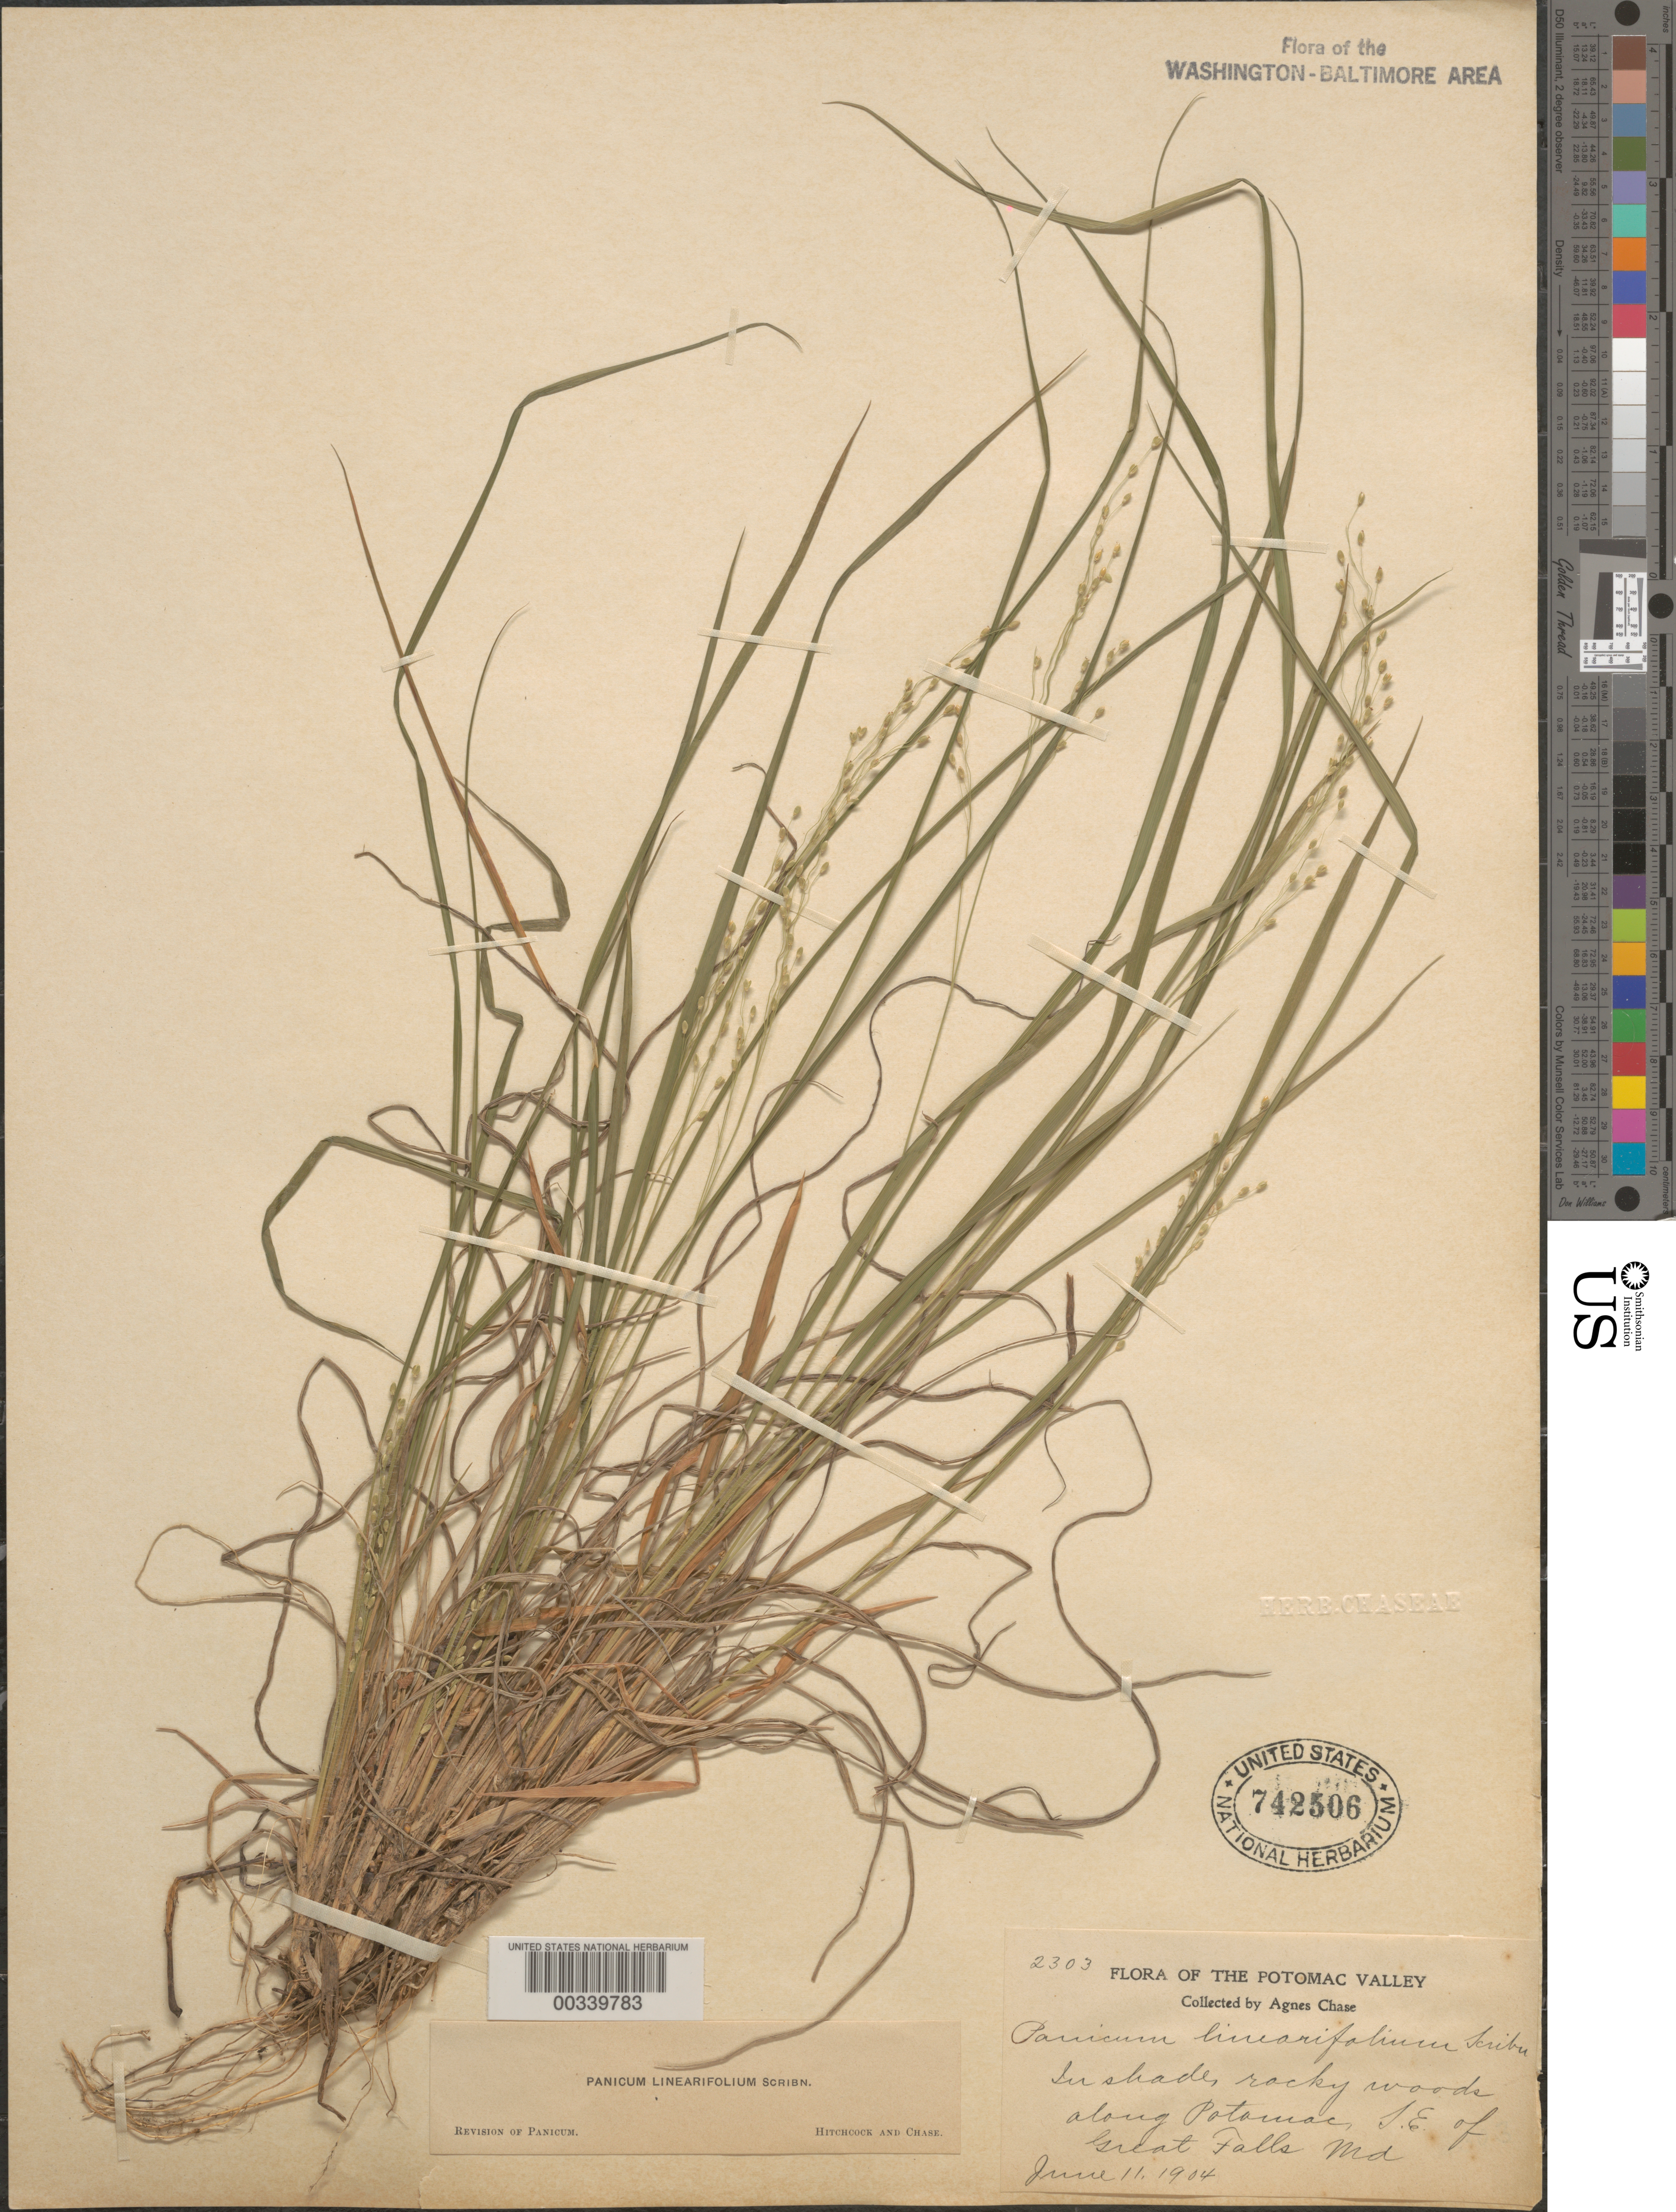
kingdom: Plantae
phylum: Tracheophyta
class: Liliopsida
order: Poales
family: Poaceae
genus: Dichanthelium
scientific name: Dichanthelium linearifolium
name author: (Scribn.) Gould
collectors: A. Chase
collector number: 2303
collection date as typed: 11 Jun 1904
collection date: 1904-06-11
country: United States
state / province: Maryland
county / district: Montgomery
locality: South east of Great Falls C. & O. Canal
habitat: In shade, rocky woods along river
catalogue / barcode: US 742506